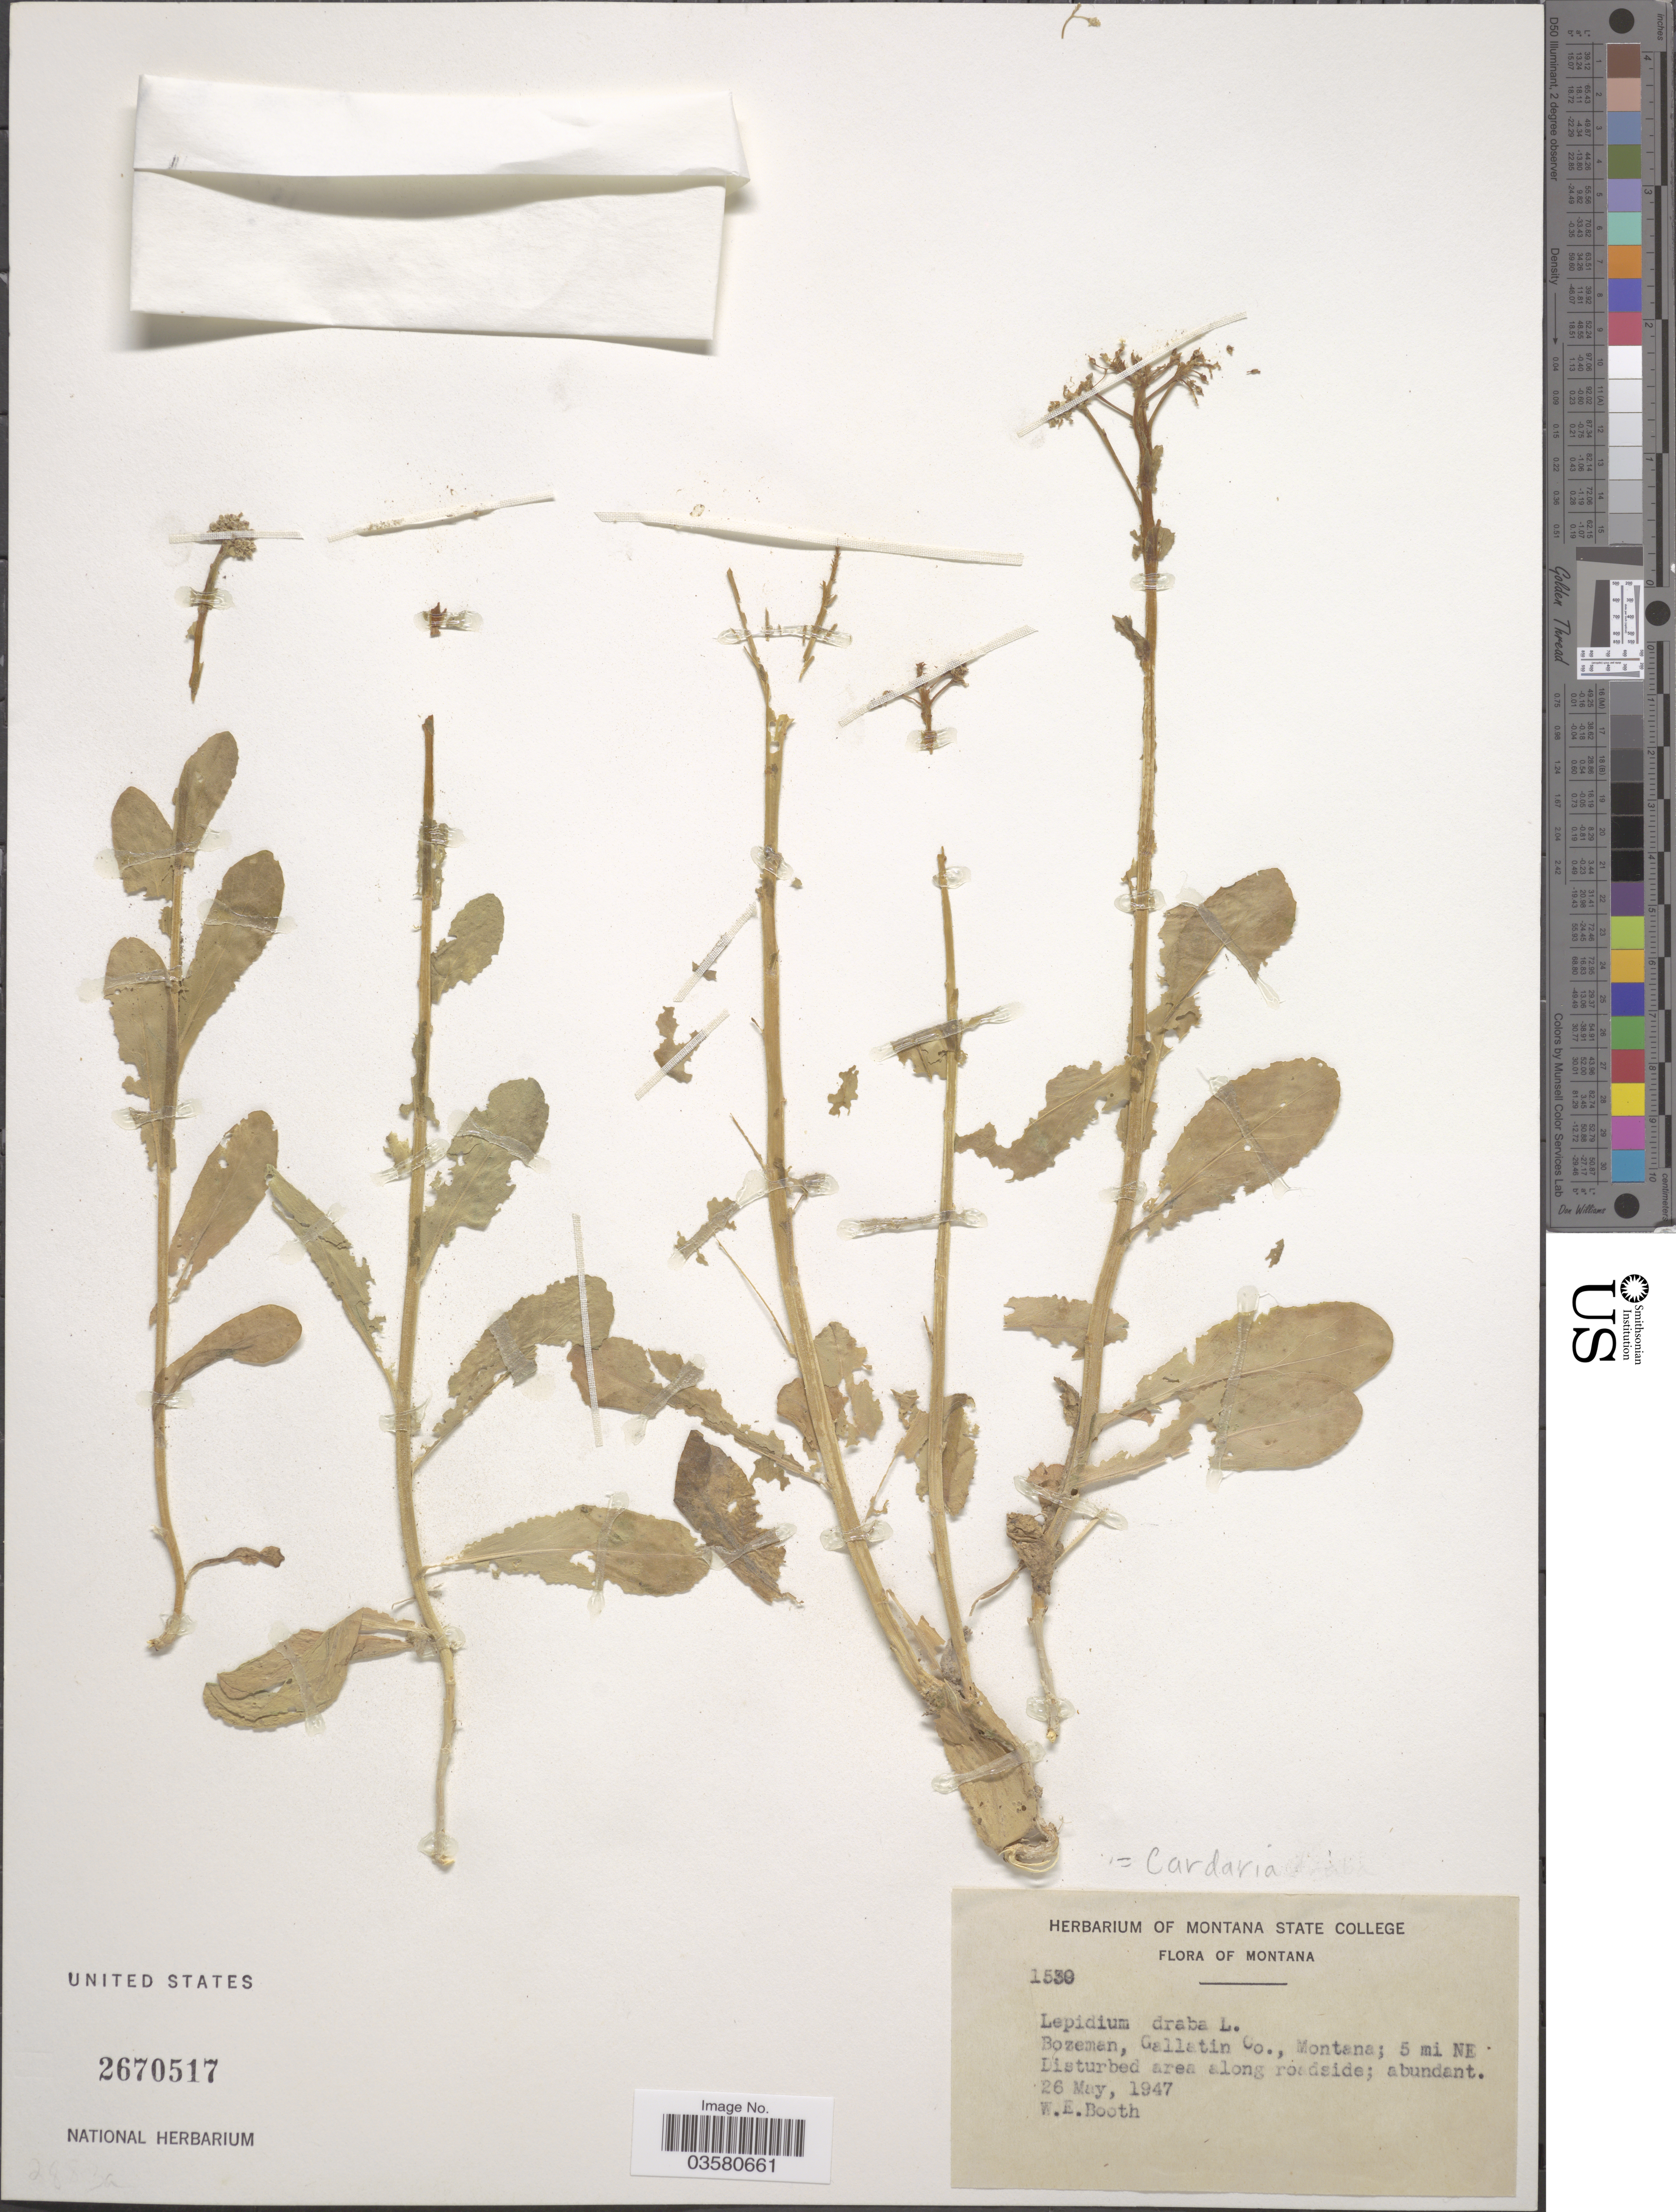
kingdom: Plantae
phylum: Tracheophyta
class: Magnoliopsida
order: Brassicales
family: Brassicaceae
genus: Lepidium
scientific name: Lepidium draba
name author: L.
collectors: W. Booth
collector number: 1530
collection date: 1947-05-26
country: United States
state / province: Montana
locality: Bozeman, Gallatin Co. 5 mi NE Disturbed area along roadside.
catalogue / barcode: US 2670517